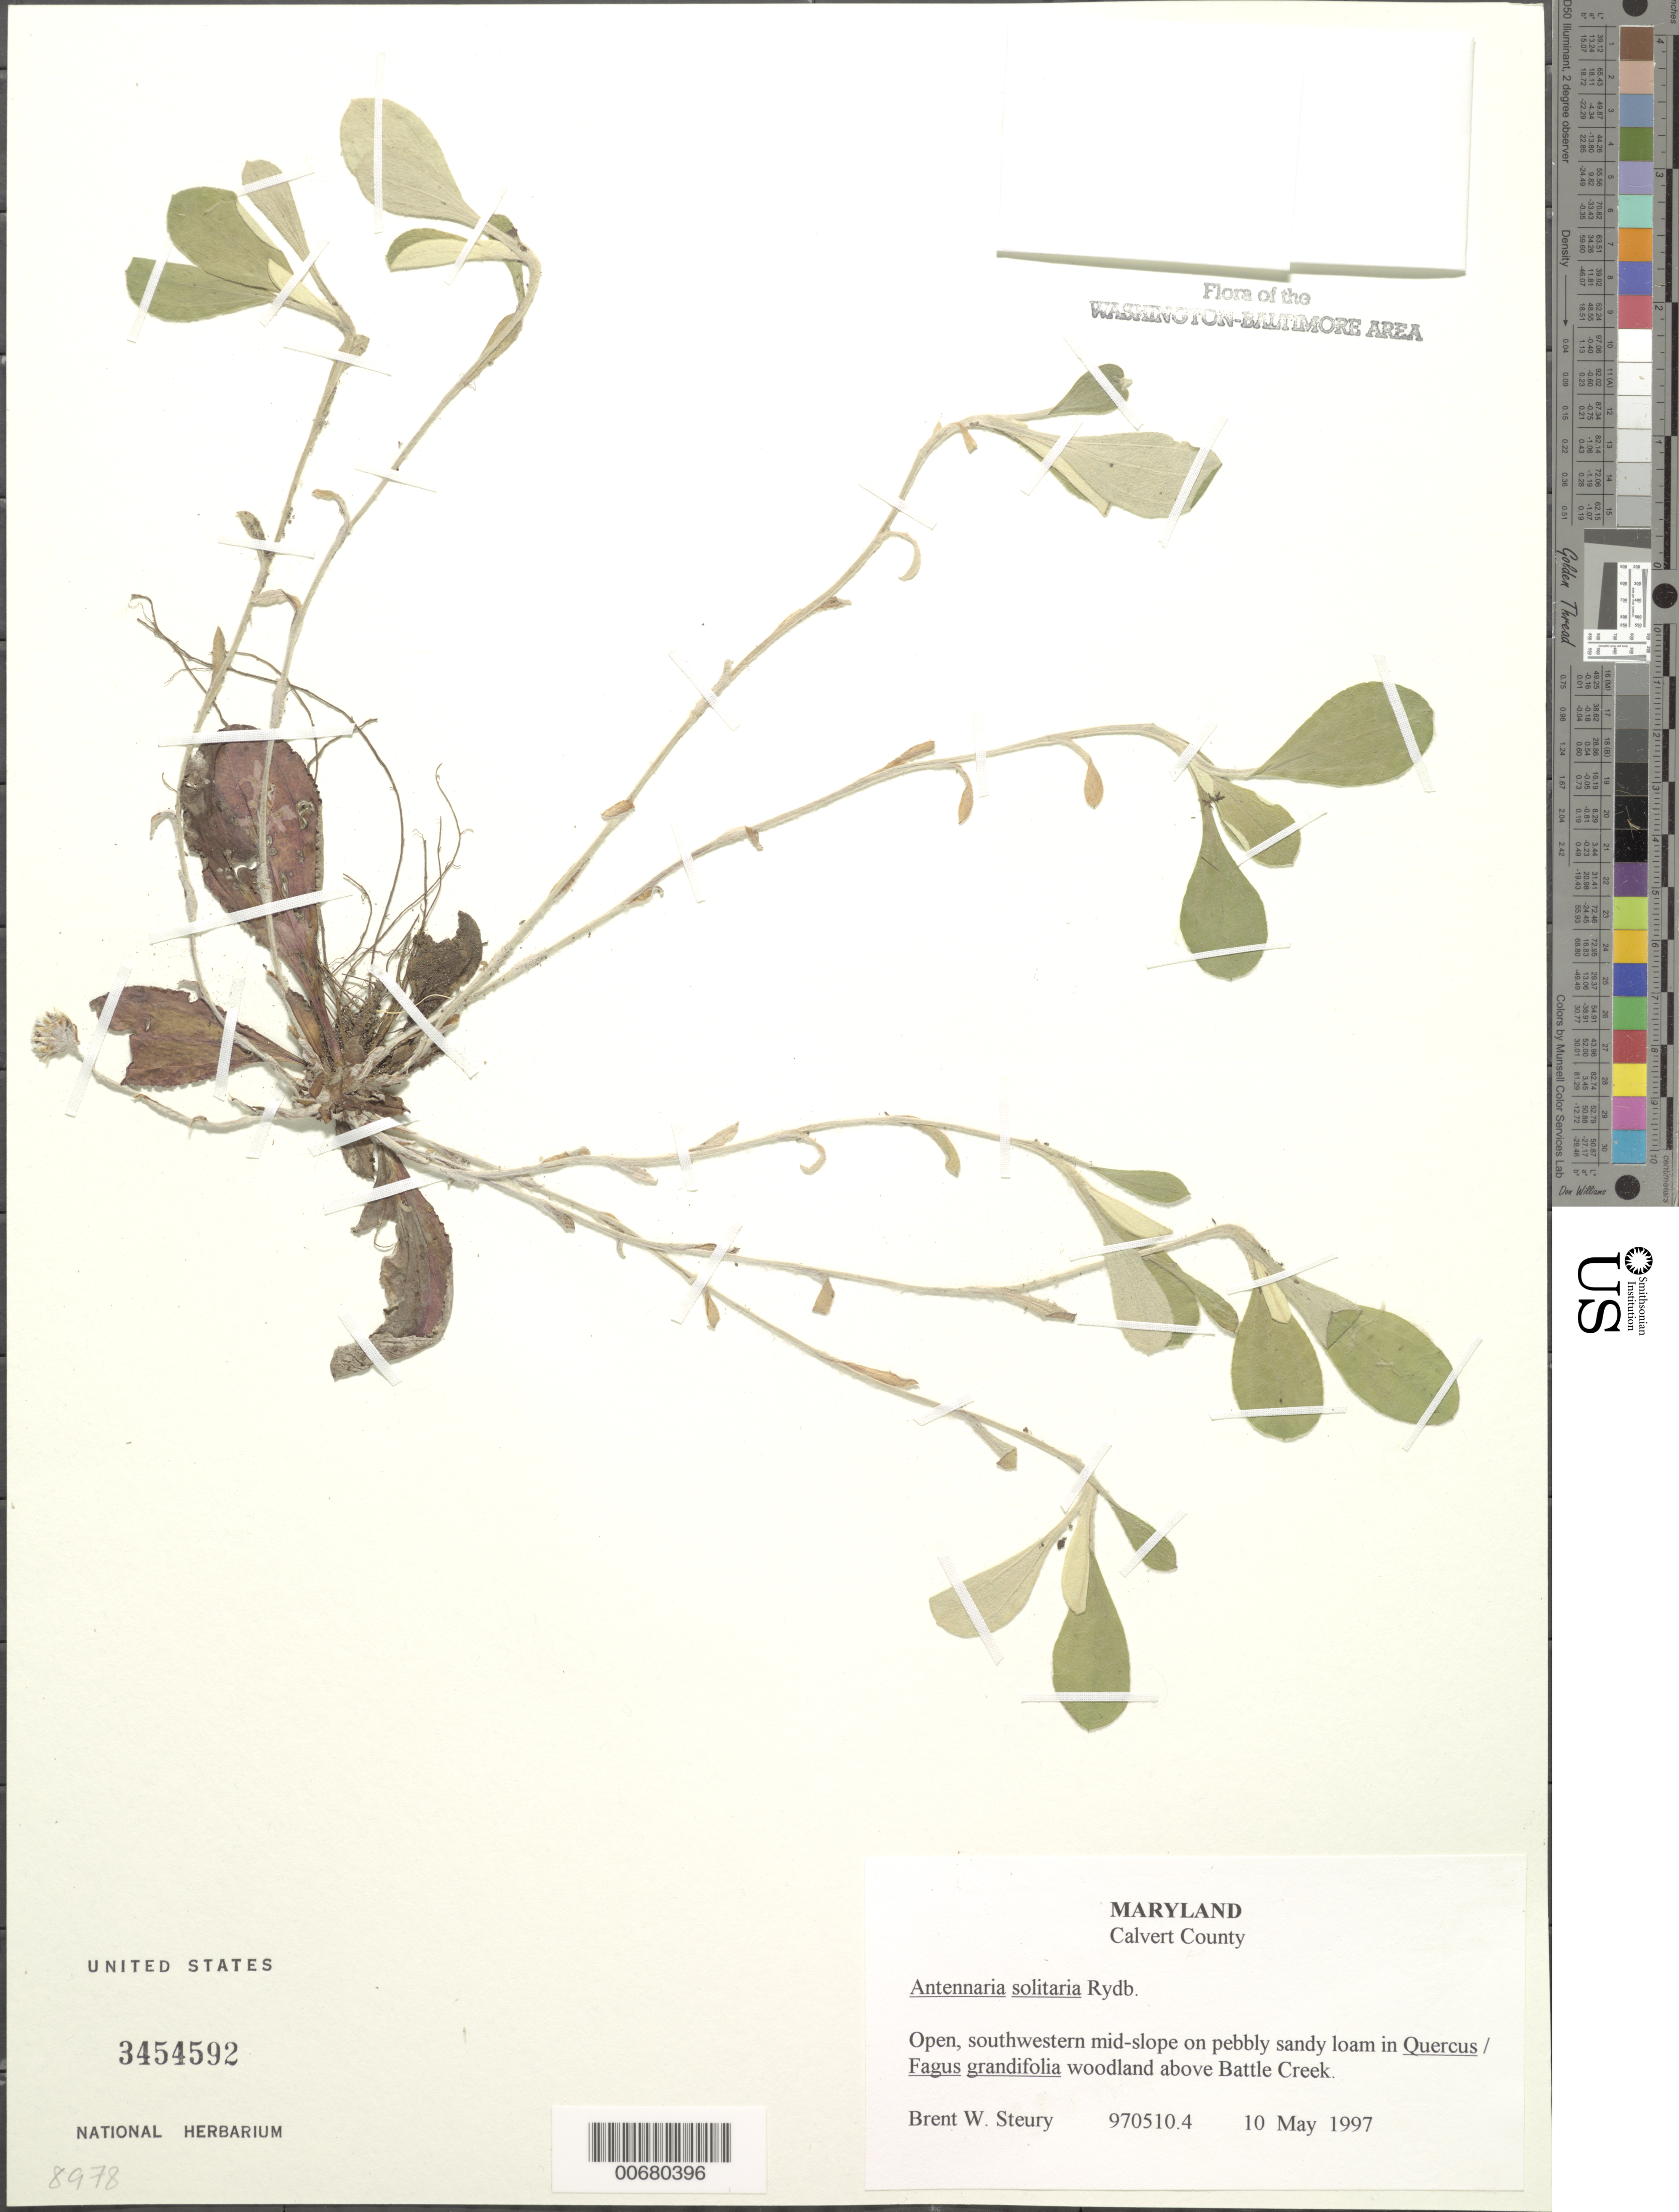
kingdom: Plantae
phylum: Tracheophyta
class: Magnoliopsida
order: Asterales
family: Asteraceae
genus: Antennaria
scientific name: Antennaria solitaria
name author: Rydb.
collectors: B. Steury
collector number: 970510.4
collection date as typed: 10 May 1997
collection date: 1997-05-10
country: United States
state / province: Maryland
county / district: Calvert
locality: Above Battle Creek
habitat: Open, southwestern mid-slope in pebbly sandy loam in Quercus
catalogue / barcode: US 3454592